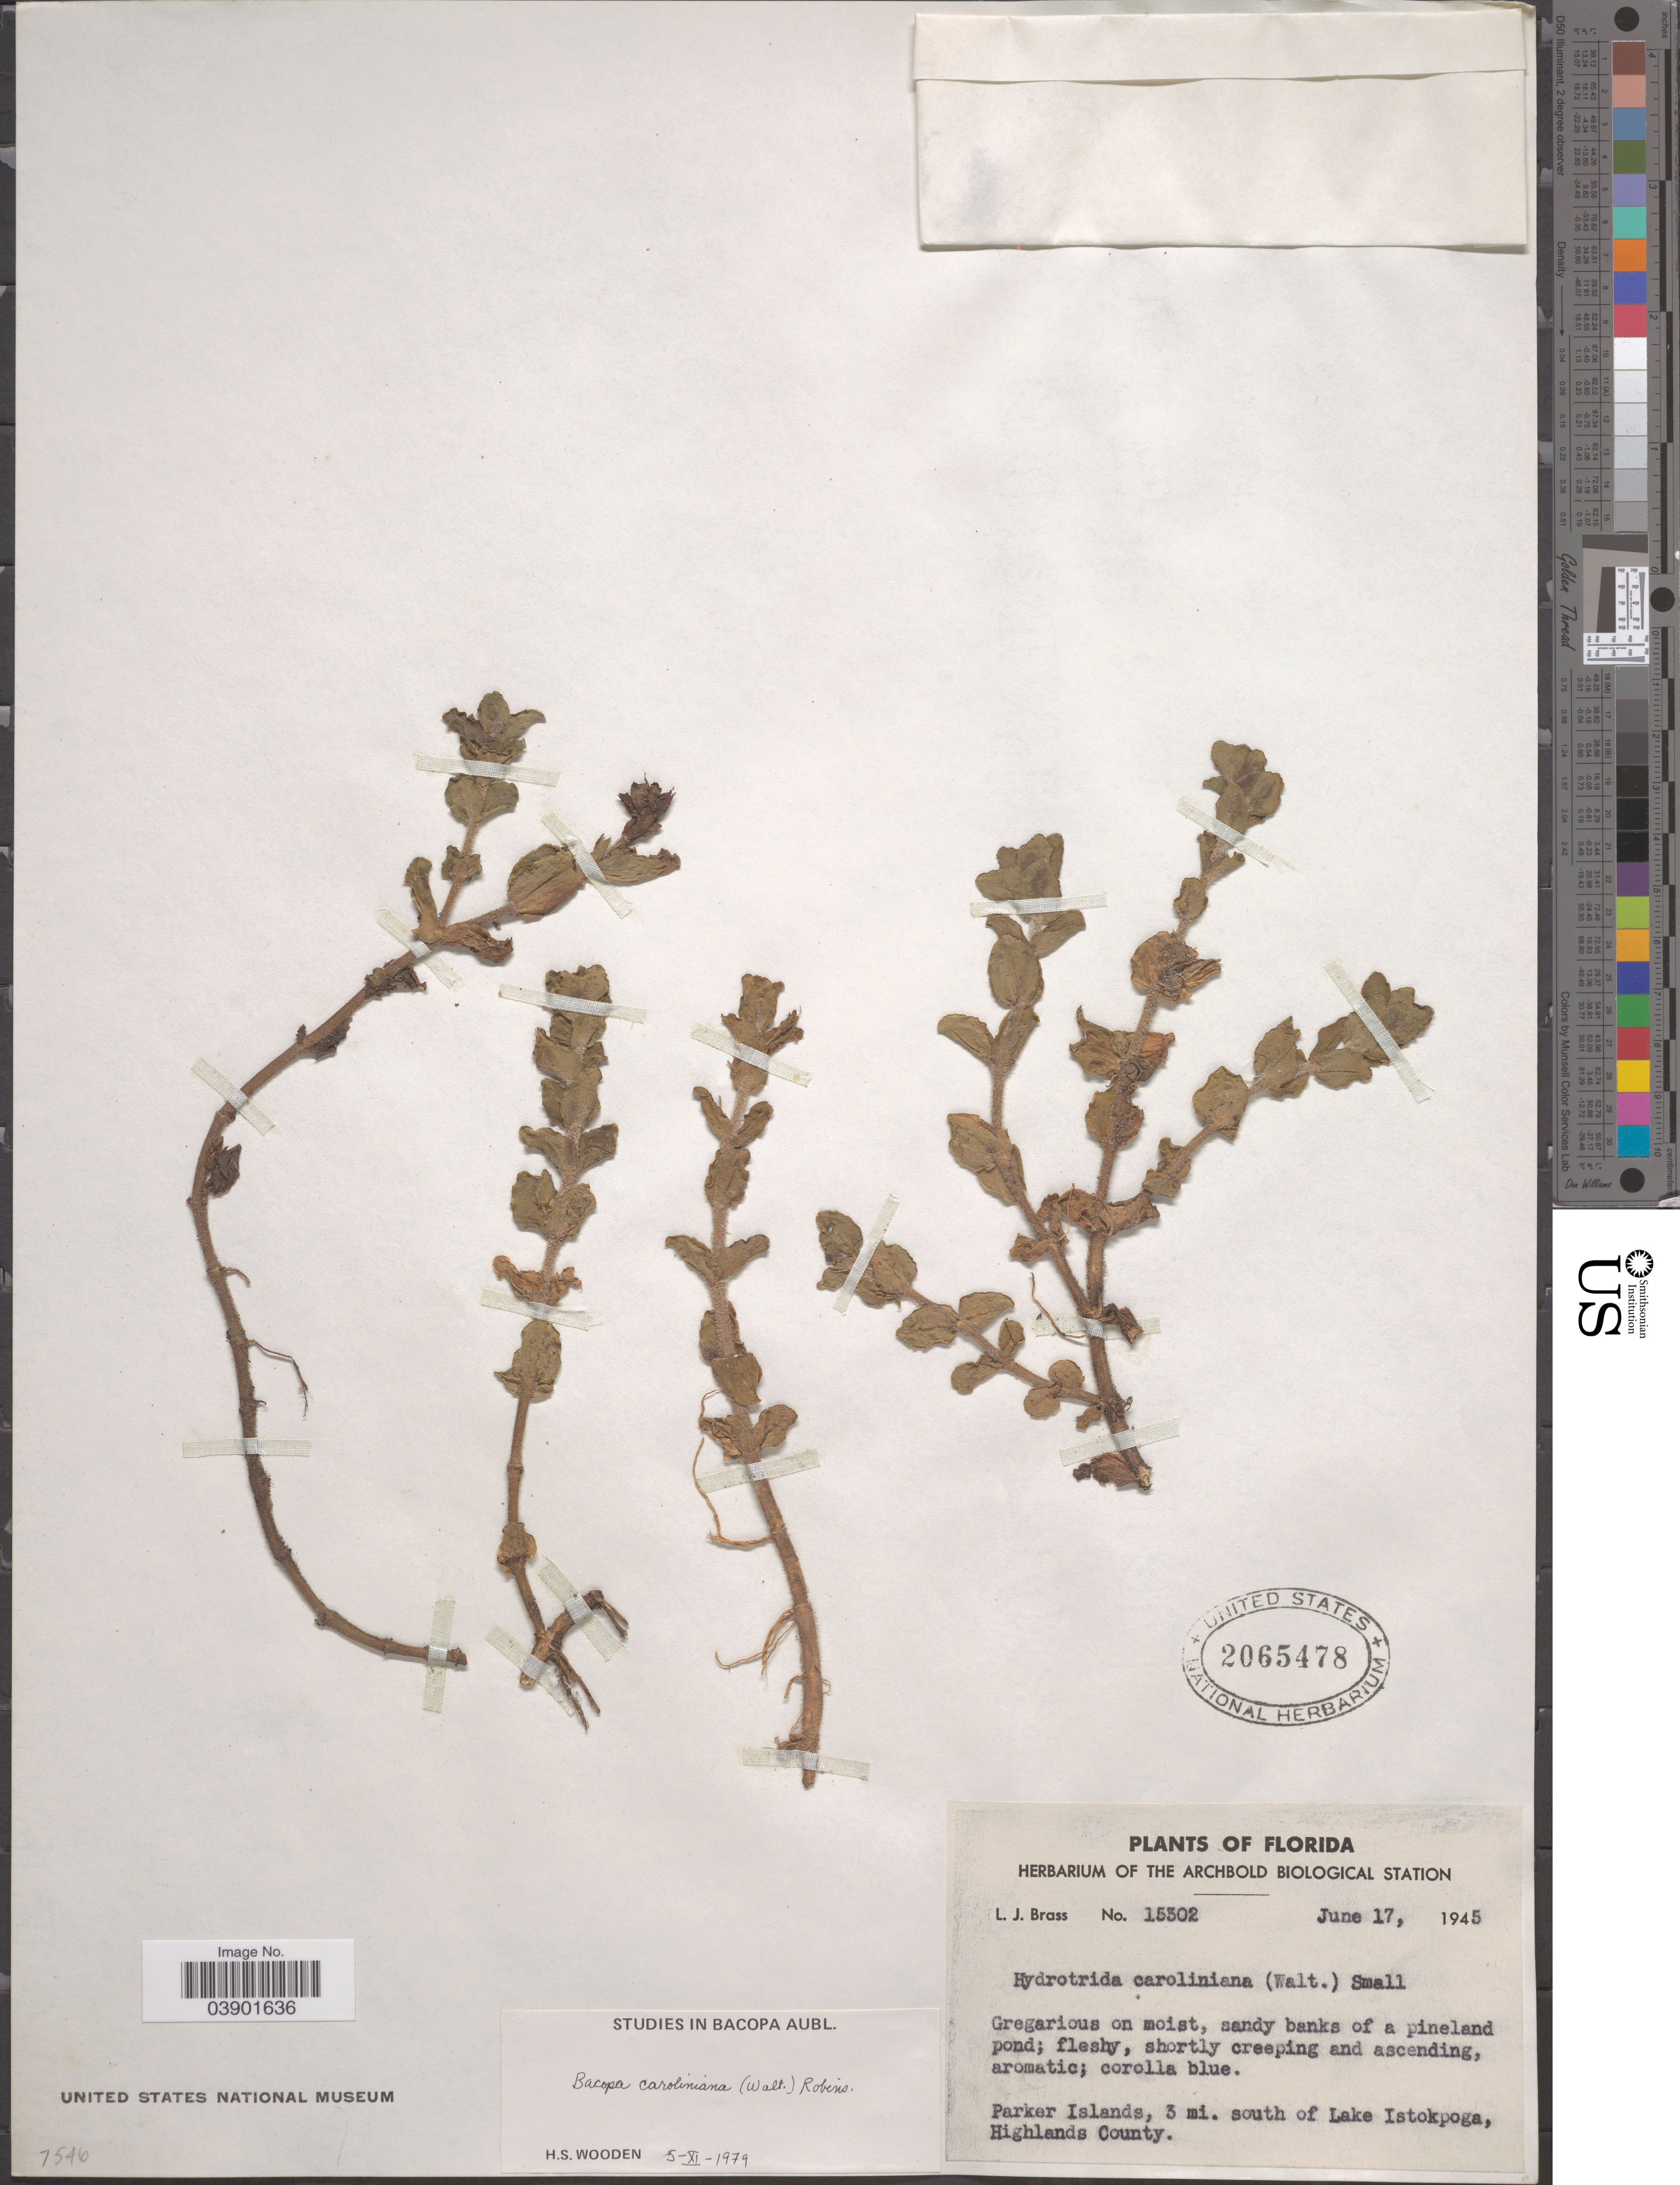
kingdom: Plantae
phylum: Tracheophyta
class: Magnoliopsida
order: Lamiales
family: Plantaginaceae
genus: Bacopa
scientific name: Bacopa caroliniana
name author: (Walter) B.L. Rob.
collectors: L. J. Brass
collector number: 15302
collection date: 1945-06-17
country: United States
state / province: Florida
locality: Parker Islands, 3 mi. south of Lake Istokpoga, Highlands County.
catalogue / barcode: US 2065478